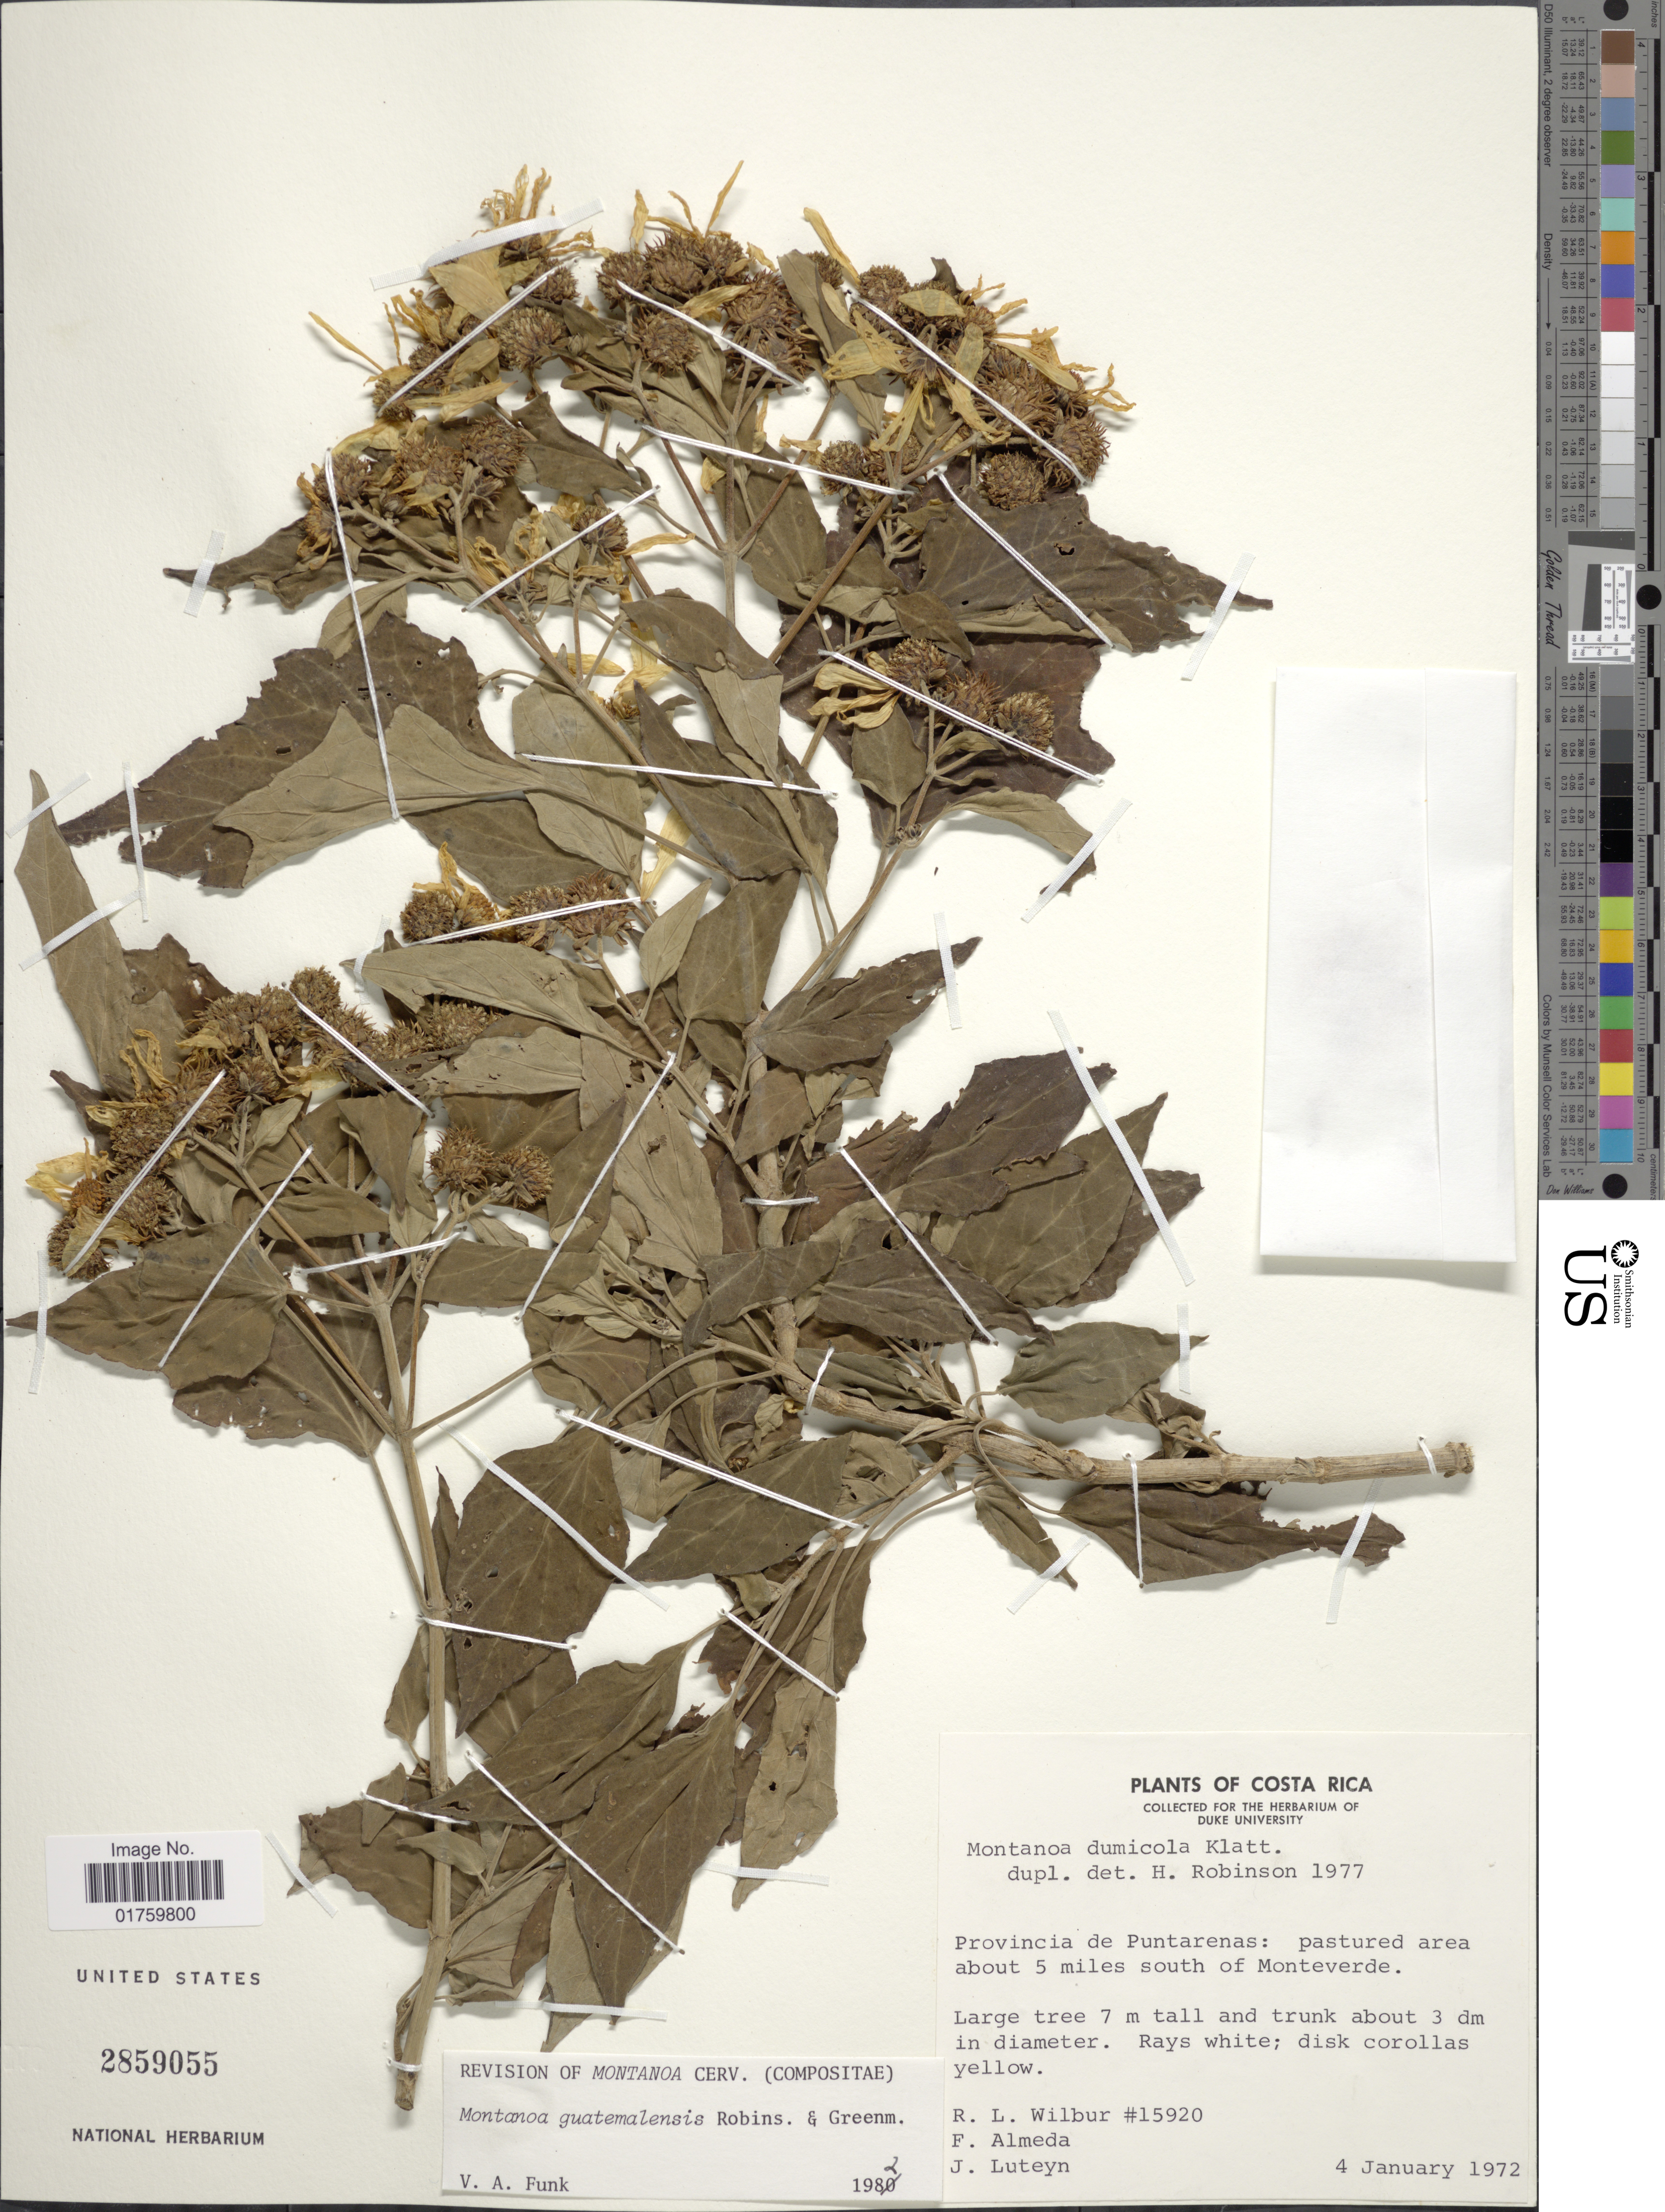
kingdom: Plantae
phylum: Tracheophyta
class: Magnoliopsida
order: Asterales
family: Asteraceae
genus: Montanoa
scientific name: Montanoa guatemalensis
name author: B.L. Rob. & Greenm.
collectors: R. L. Wilbur, F. Almeda & J. L. Luteyn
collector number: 15920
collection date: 1972-01-04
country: Costa Rica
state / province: Puntarenas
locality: Pastured area about 5 miles south of Monteverde.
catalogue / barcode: US 2859055